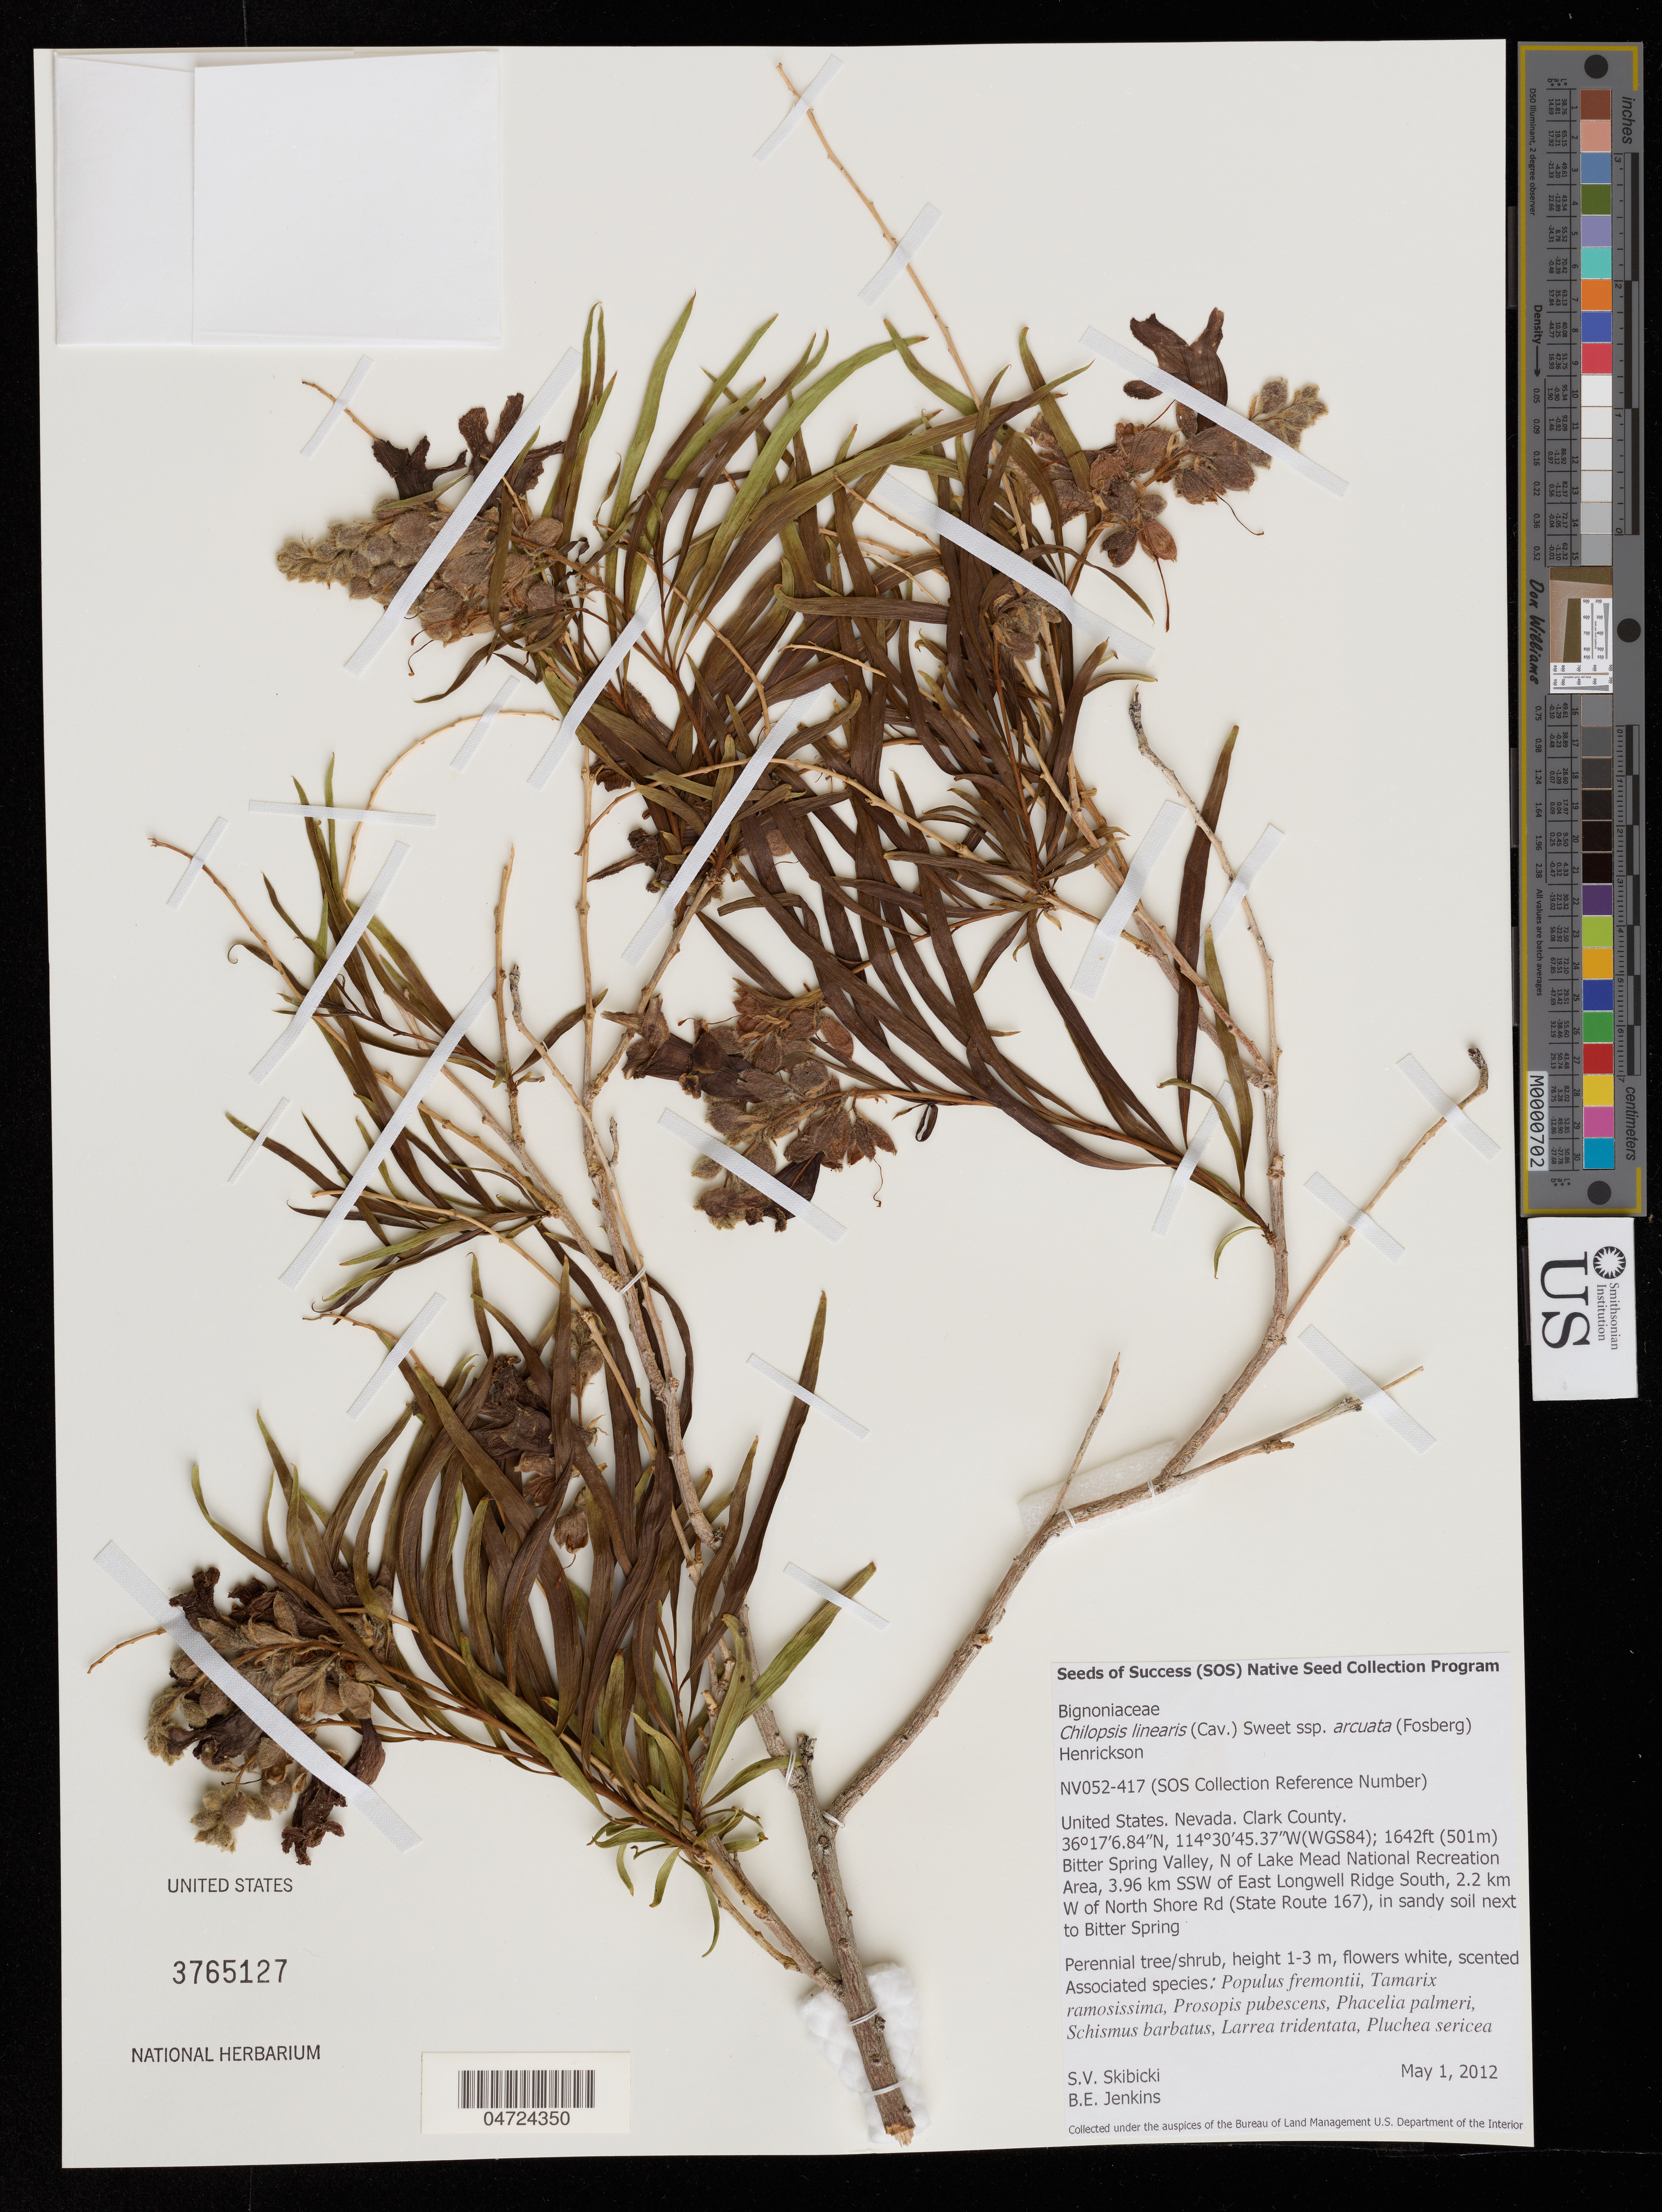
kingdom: Plantae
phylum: Tracheophyta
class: Magnoliopsida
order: Lamiales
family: Bignoniaceae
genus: Chilopsis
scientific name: Chilopsis linearis subsp. arcuata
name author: (Fosberg) Henrickson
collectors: S. Skibicki & B. Jenkins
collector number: NV052-417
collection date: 2012-05-01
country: United States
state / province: Nevada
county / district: Clark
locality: Clark County. Bitter Spring Valley, N of Lake Mead National Recreation Area, 3.96 km SSW of East Longwell Ridge South, 2.2 km W of North Shore Rd (State Route 167), in sandy soil next to Bitter Spring.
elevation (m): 500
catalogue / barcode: US 3765127